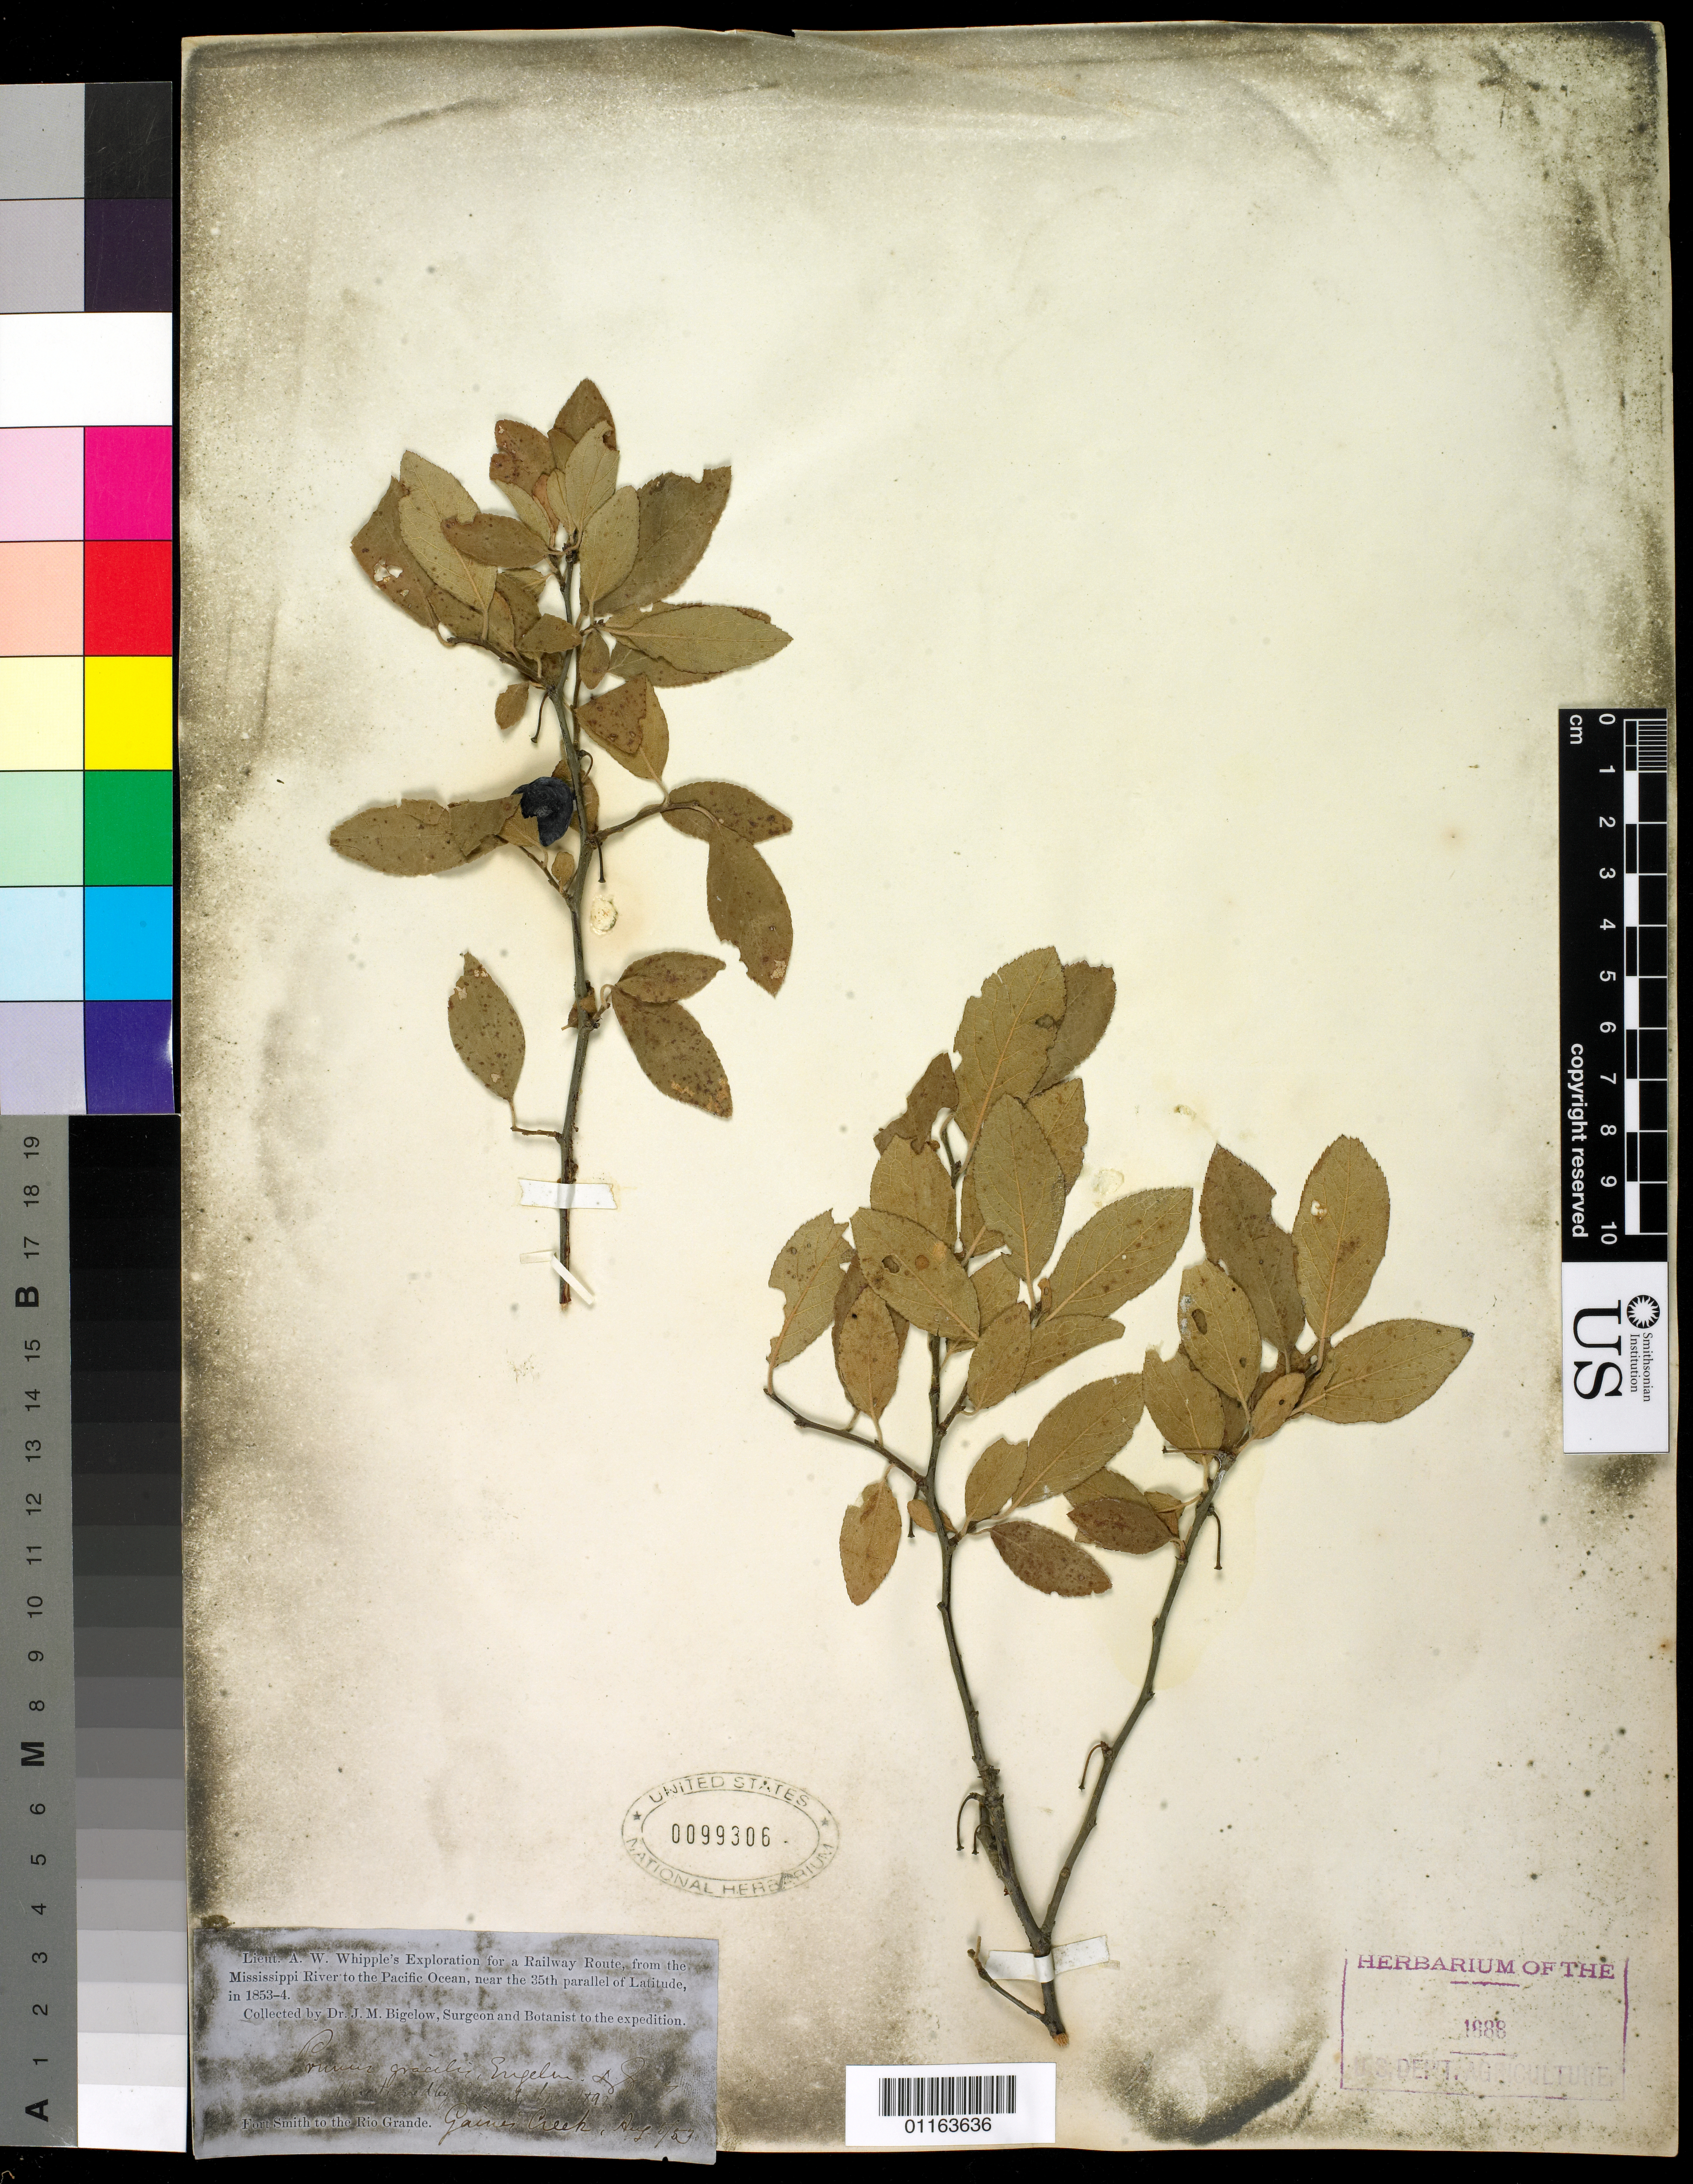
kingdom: Plantae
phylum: Tracheophyta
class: Magnoliopsida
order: Rosales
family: Rosaceae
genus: Prunus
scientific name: Prunus gracilis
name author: Engelm. & A. Gray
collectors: J. M. Bigelow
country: United States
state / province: Oklahoma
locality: Fort Smith to the Rio Grande, Gaines Creek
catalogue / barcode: US 99306